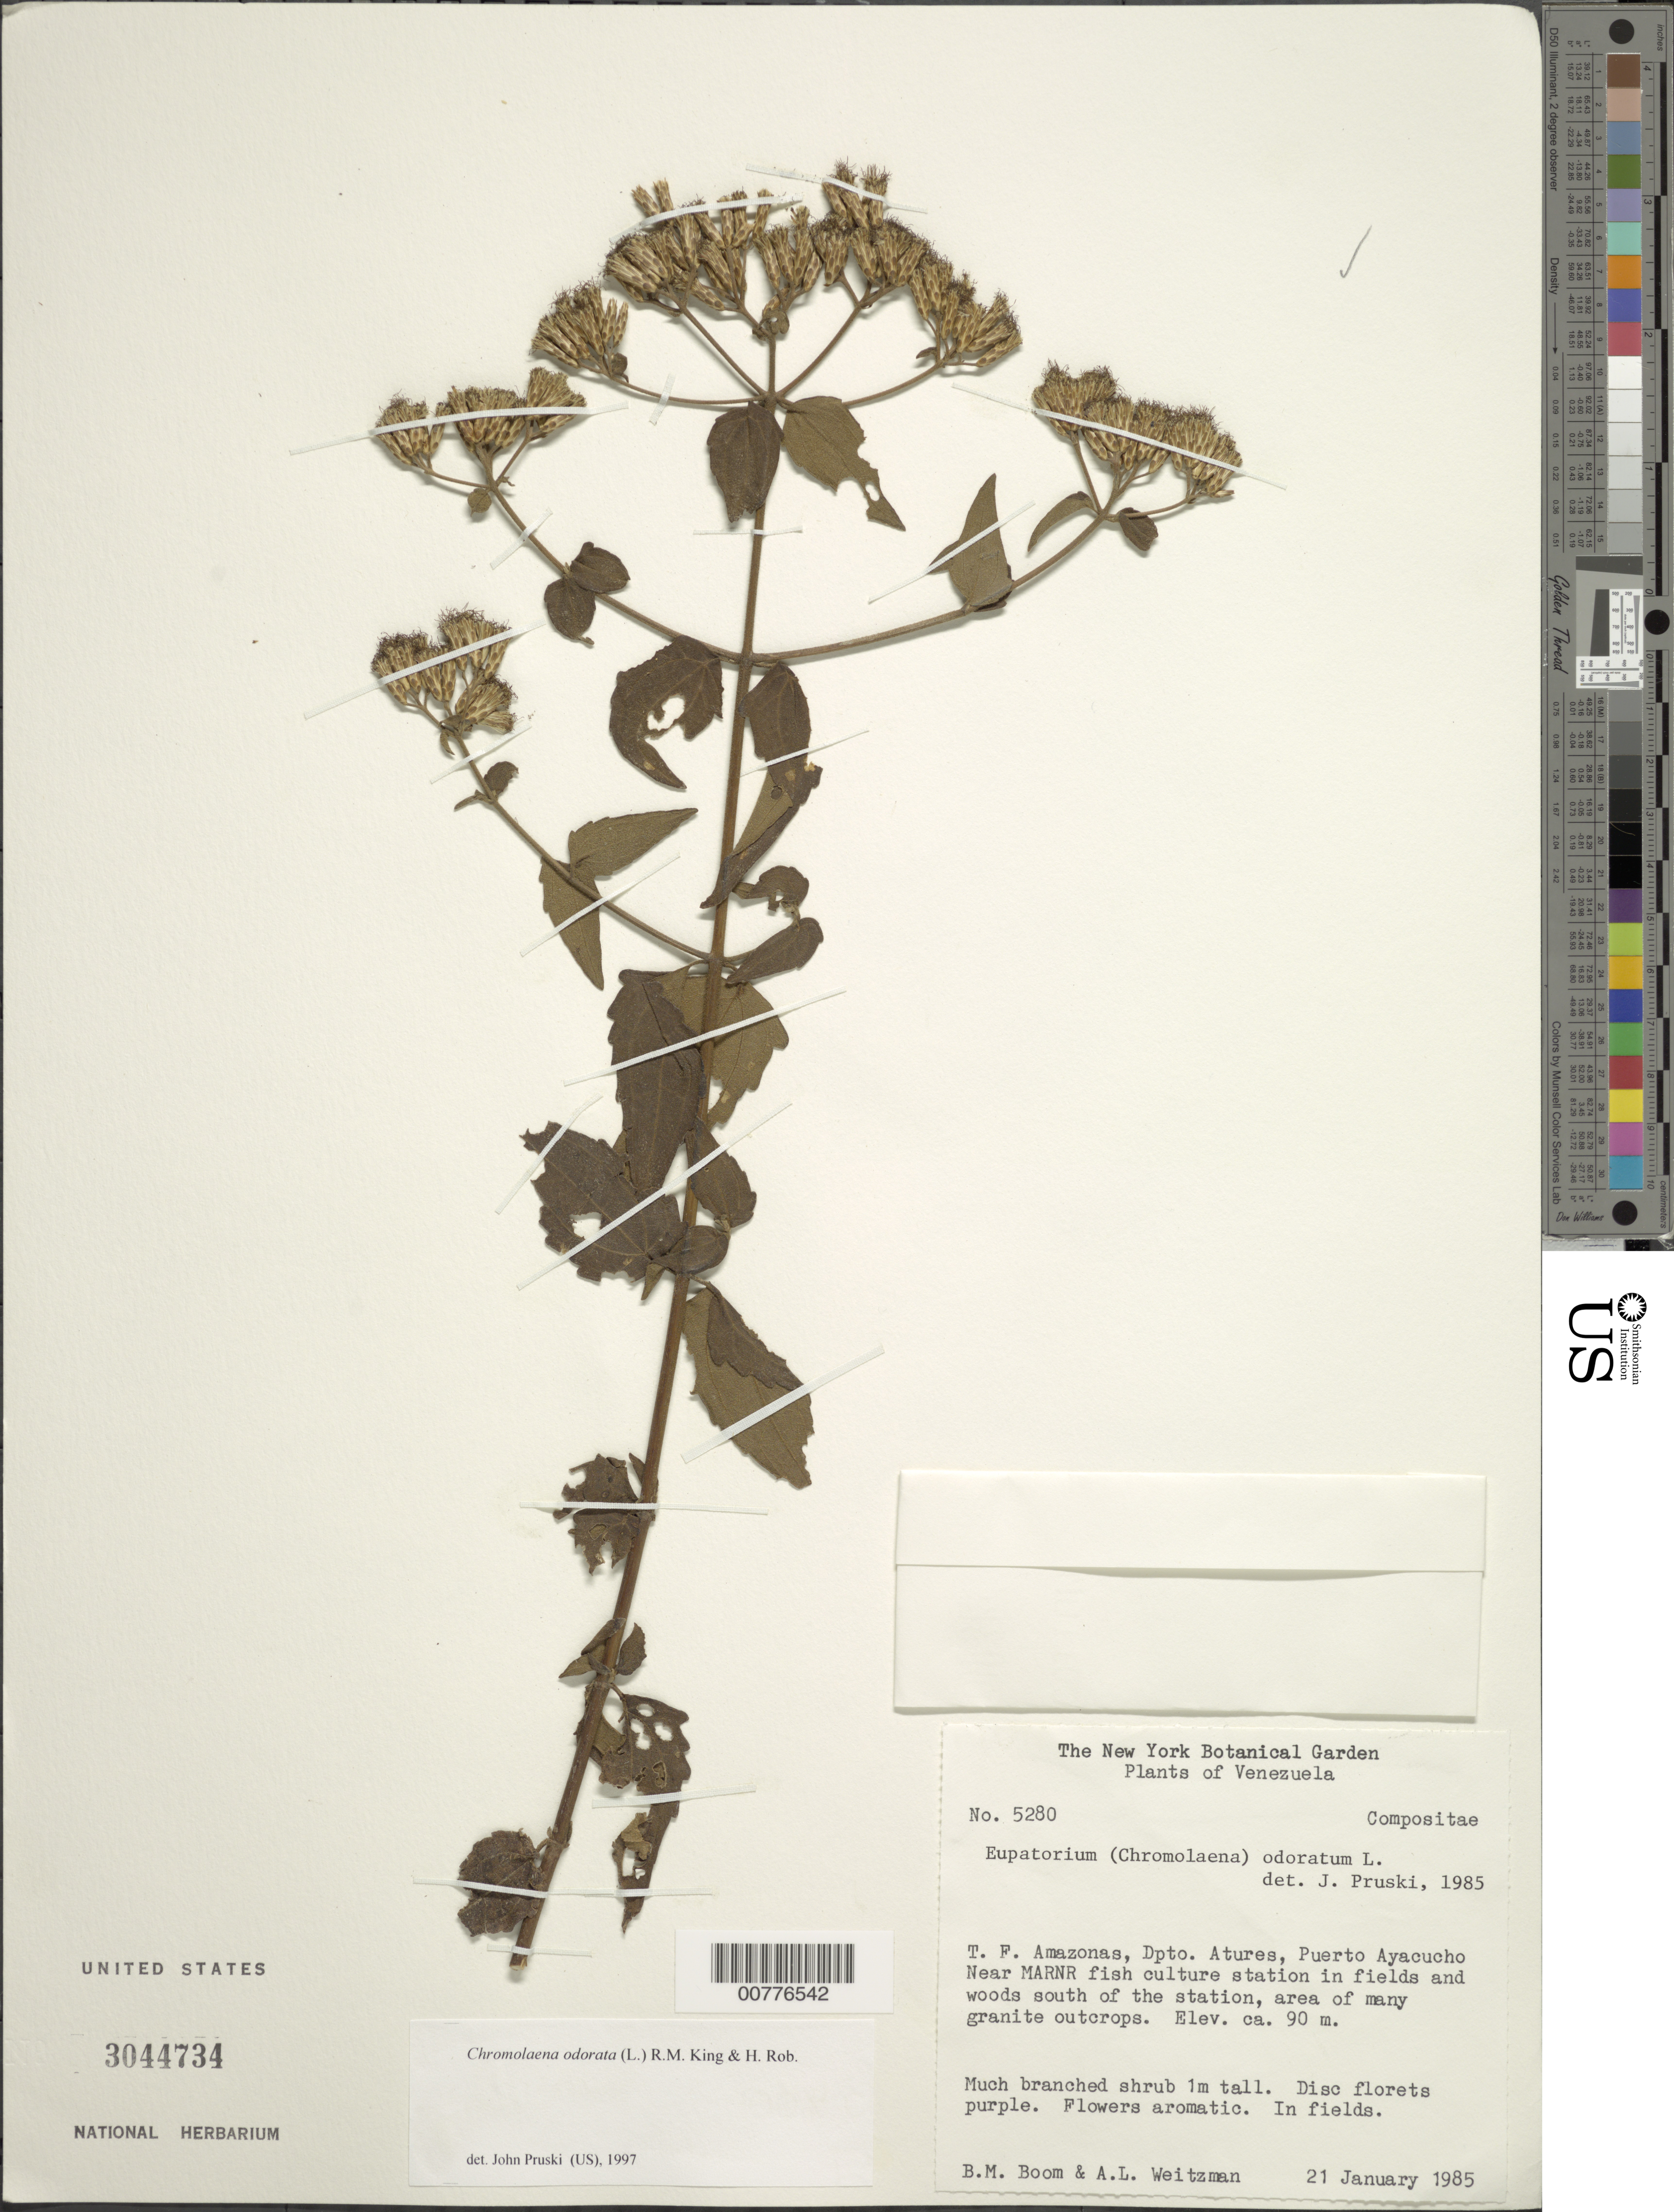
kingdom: Plantae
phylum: Tracheophyta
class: Magnoliopsida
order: Asterales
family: Asteraceae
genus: Chromolaena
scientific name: Chromolaena odorata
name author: (L.) R.M. King & H. Rob.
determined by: Pruski, J. F.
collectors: B. M. Boom & A. L. Weitzman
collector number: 5280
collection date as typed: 21-Jan-85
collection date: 1985-01-21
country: Venezuela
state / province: Amazonas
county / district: Atures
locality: Puerto Ayacucho, near MARNR fish culture station, south of station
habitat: Fields and woods, area of many granite outcrops; in field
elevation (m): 90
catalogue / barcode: US 3044734